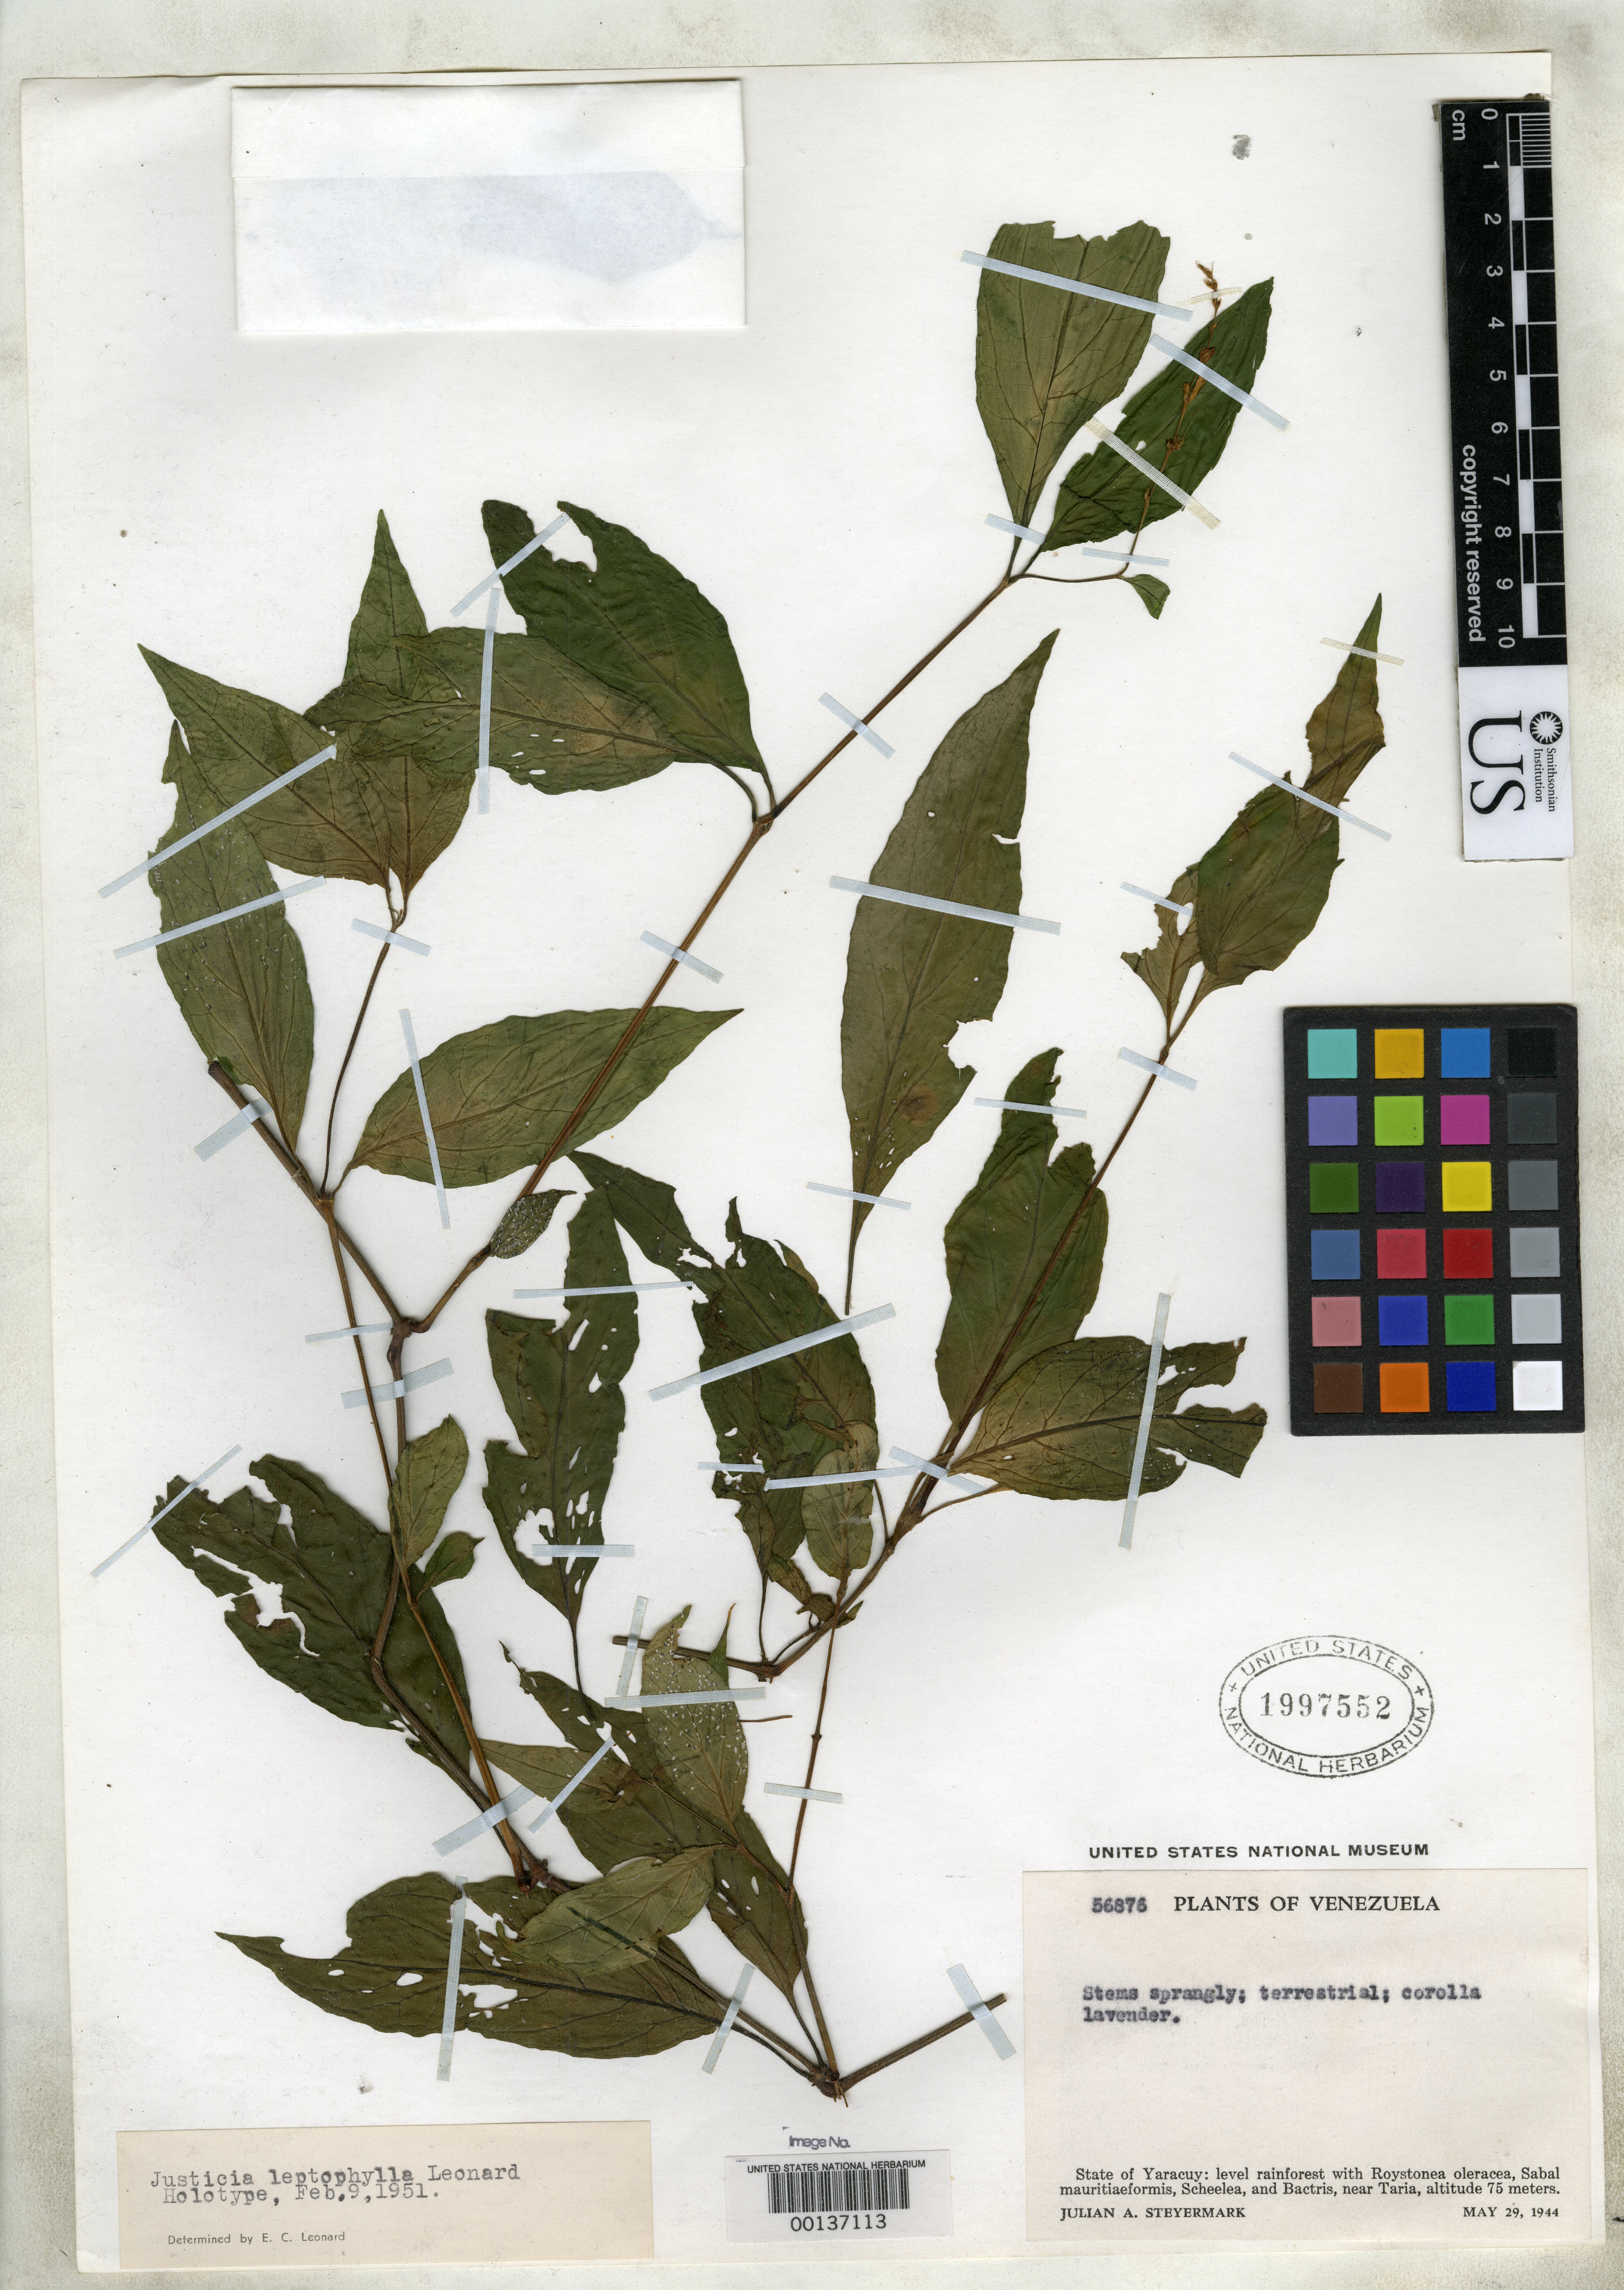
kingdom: Plantae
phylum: Tracheophyta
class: Magnoliopsida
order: Lamiales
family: Acanthaceae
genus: Justicia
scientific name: Justicia leptophylla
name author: Leonard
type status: Holotype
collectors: J. Steyermark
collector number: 56876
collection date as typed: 29 May 1944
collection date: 1944-05-29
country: Venezuela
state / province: Yaracuy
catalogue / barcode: US 1997552